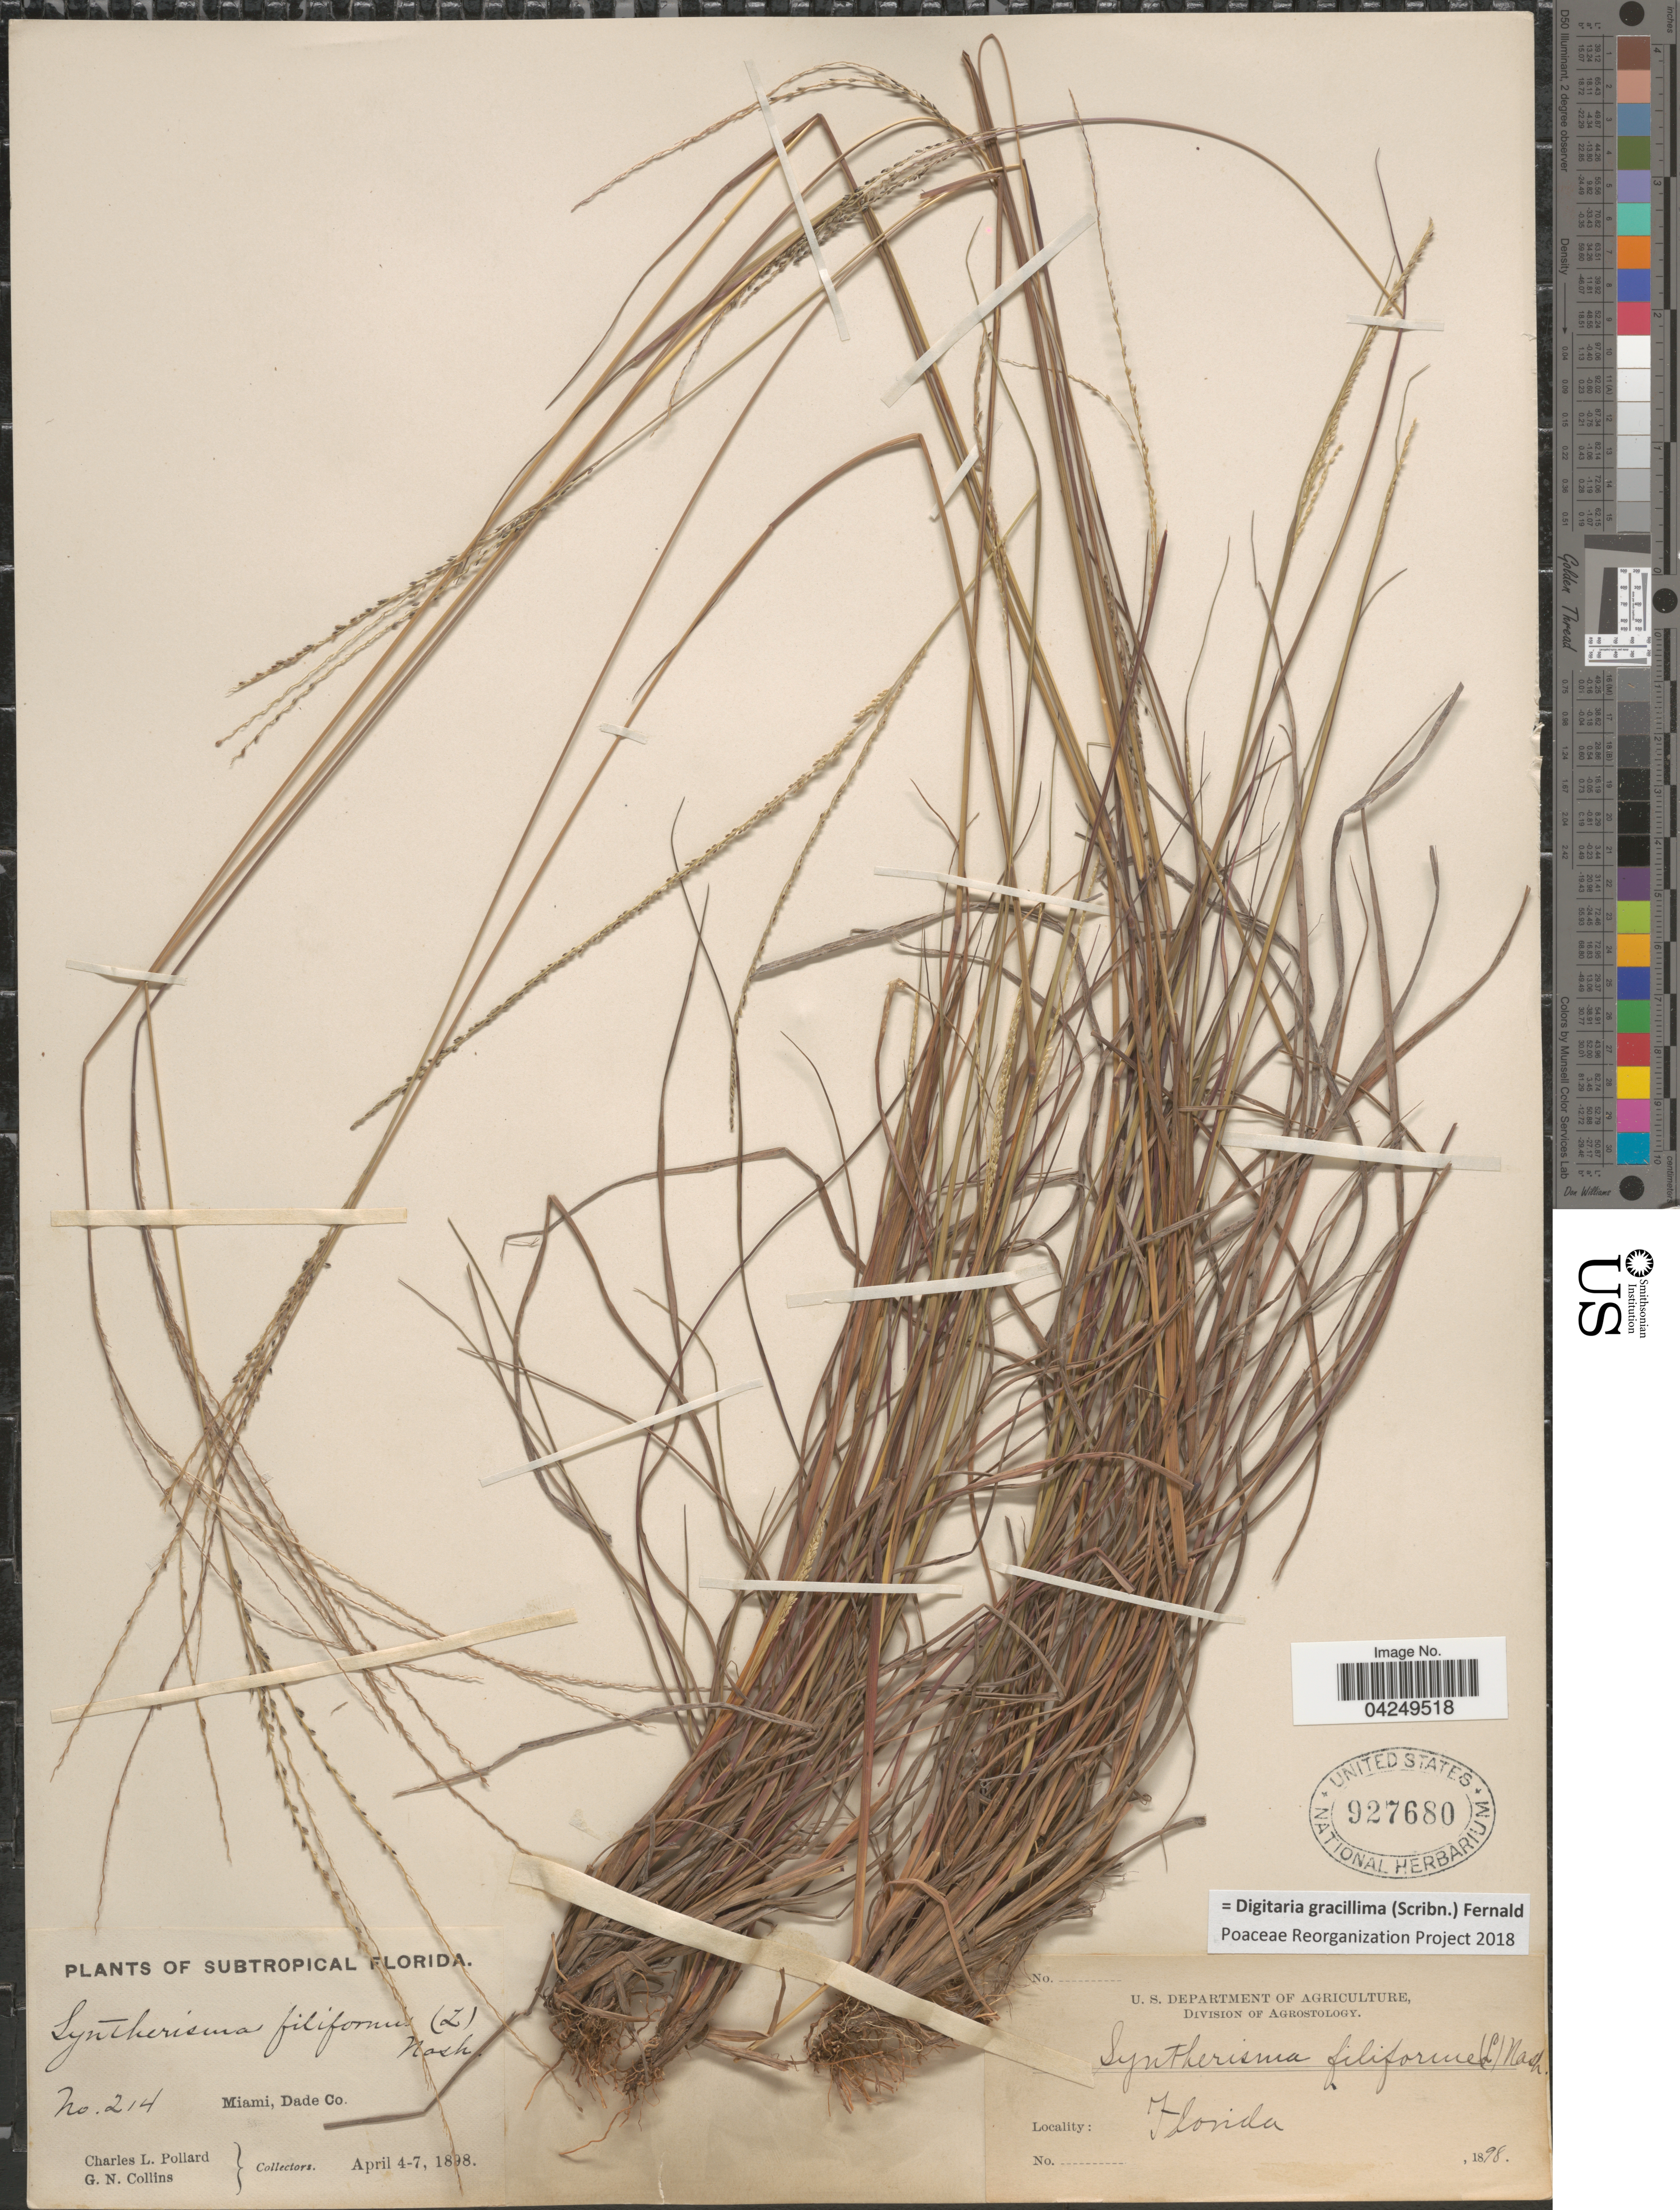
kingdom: Plantae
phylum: Tracheophyta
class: Liliopsida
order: Poales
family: Poaceae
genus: Digitaria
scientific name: Digitaria gracillima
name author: (Scribn.) Fernald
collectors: C. L. Pollard & G. Collins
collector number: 214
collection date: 1898-04-04/1898-04-07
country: United States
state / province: Florida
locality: Subtropical Florida. Miami, Dade Co.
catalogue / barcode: US 927680